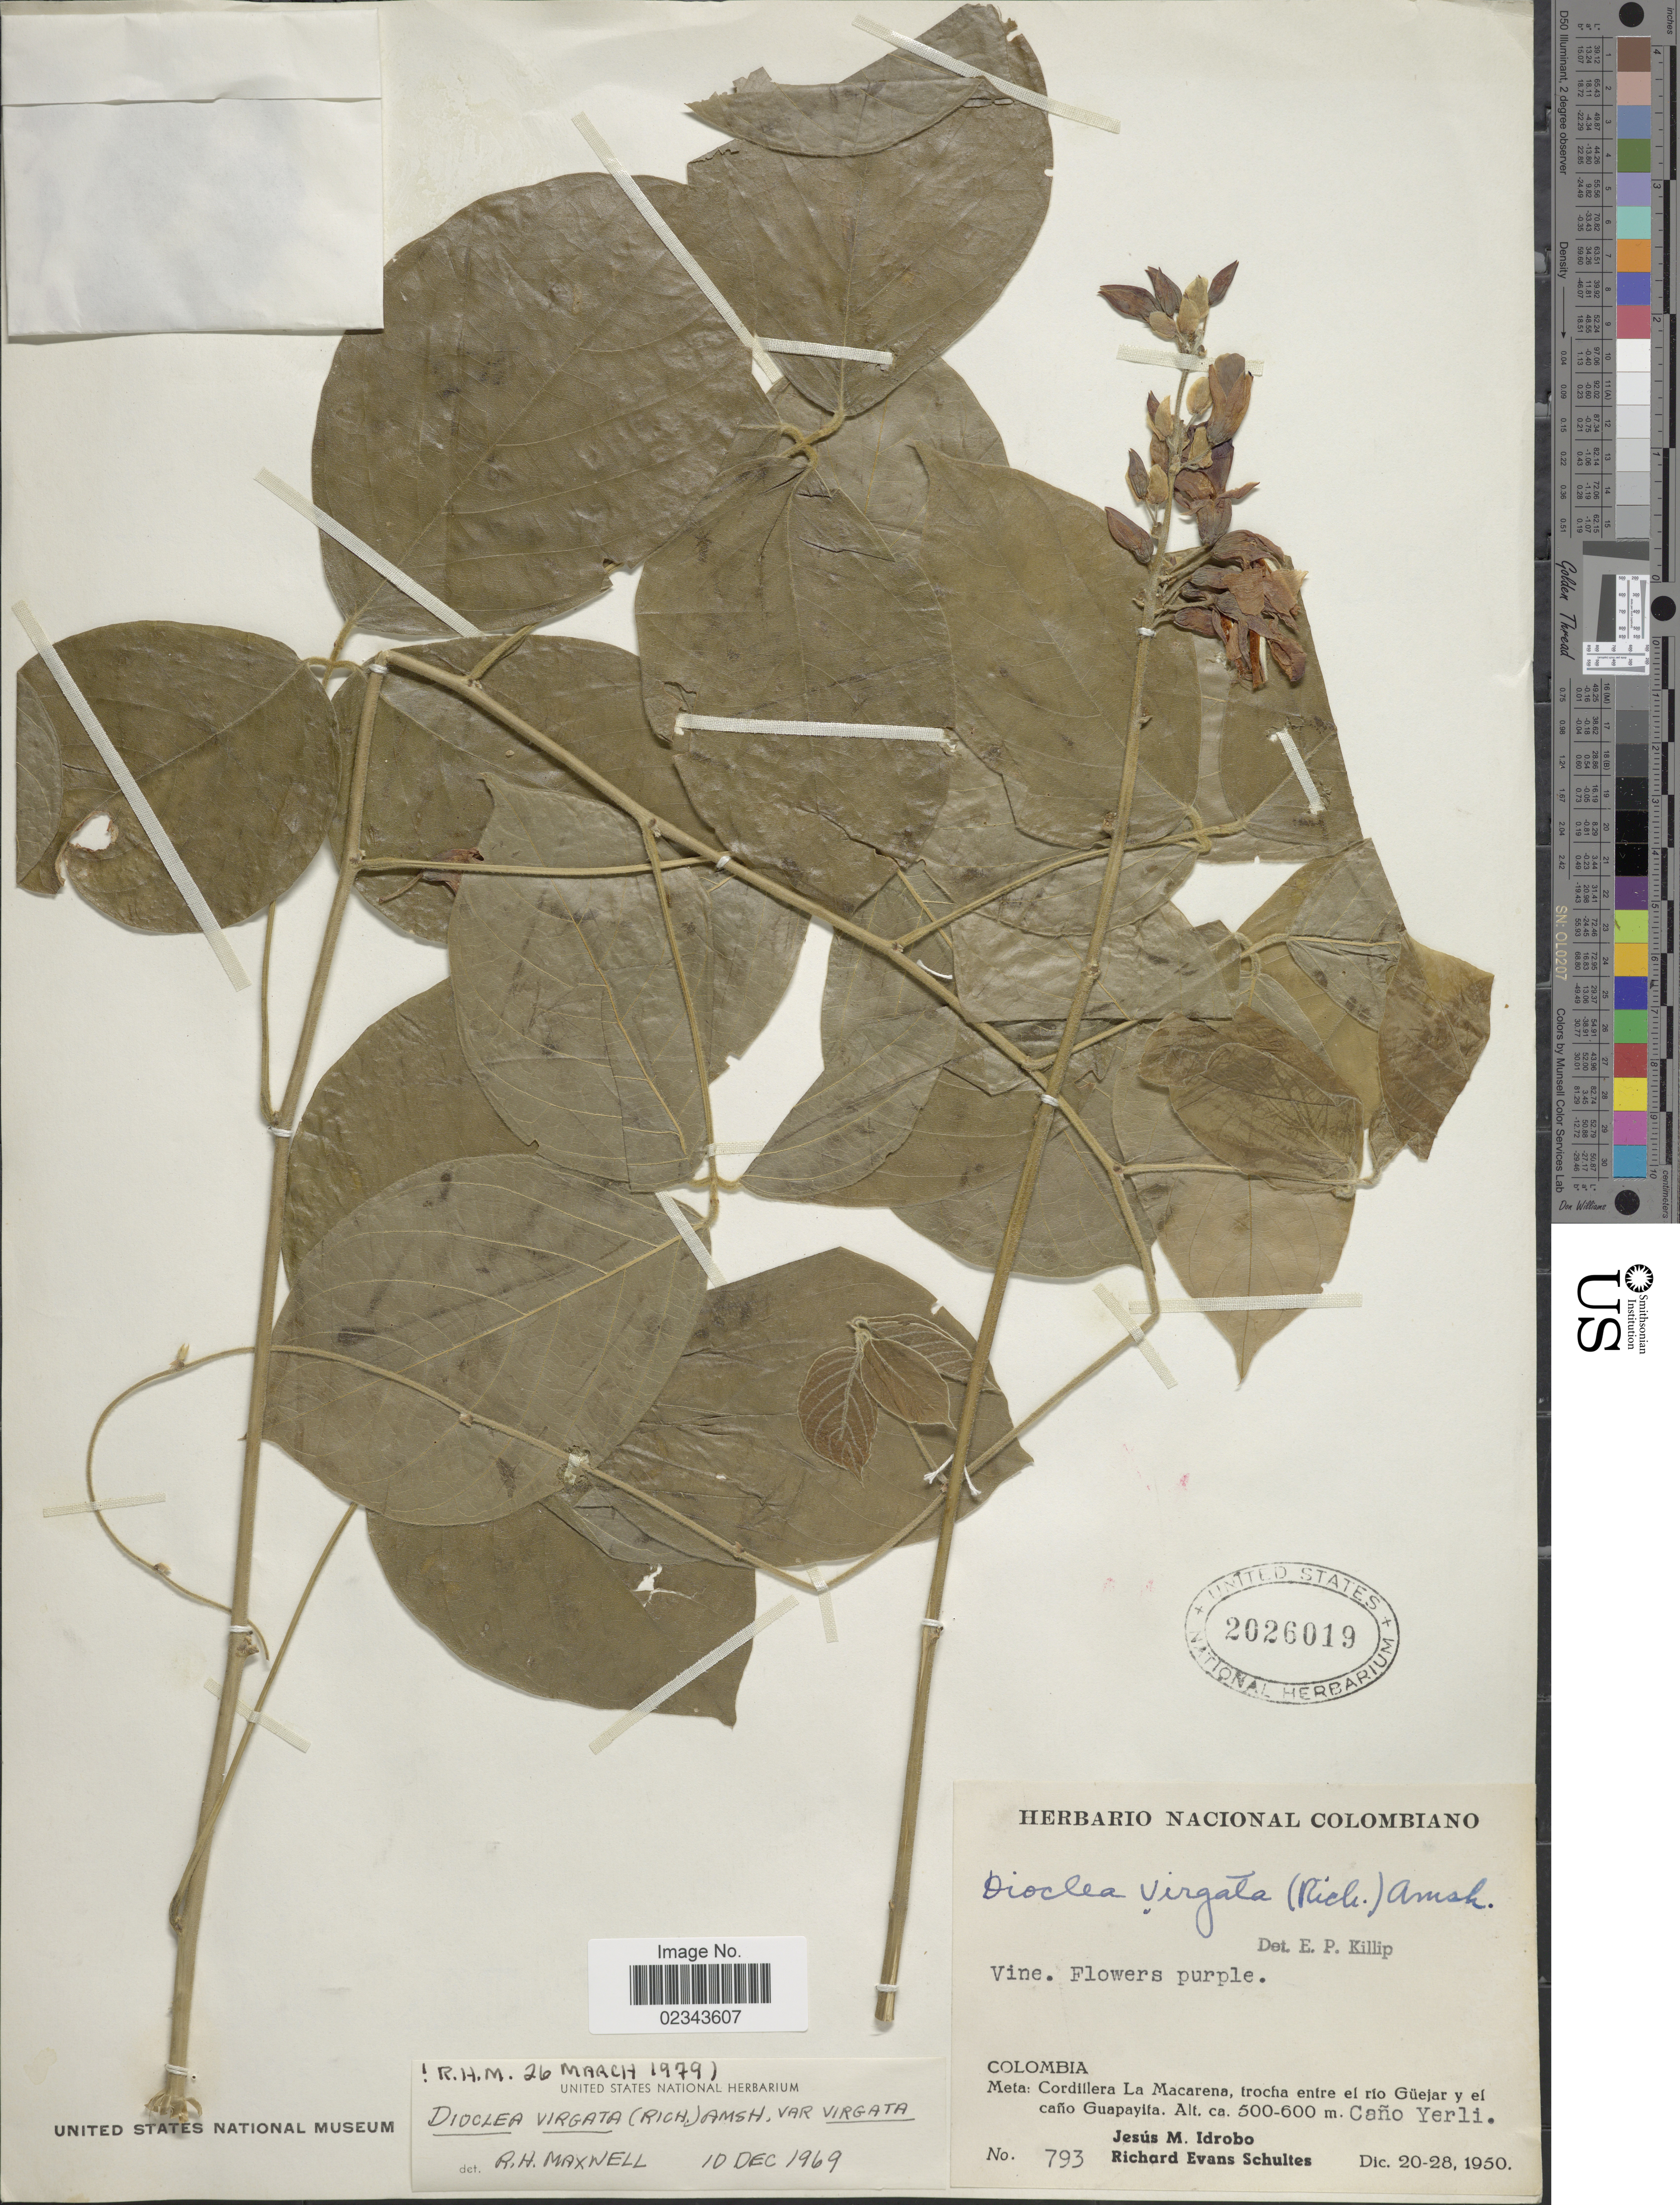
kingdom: Plantae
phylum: Tracheophyta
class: Magnoliopsida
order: Fabales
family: Fabaceae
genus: Dioclea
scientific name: Dioclea virgata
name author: (Rich.) Amshoff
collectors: J. M. Idrobo & R. E. Schultes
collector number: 793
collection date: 1950-12-20/1950-12-28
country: Colombia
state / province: Meta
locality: Cordillera La Macarena, trocha entre el rio Guejar y el cano Guapayita, Cano Yerli.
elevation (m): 500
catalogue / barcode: US 2026019